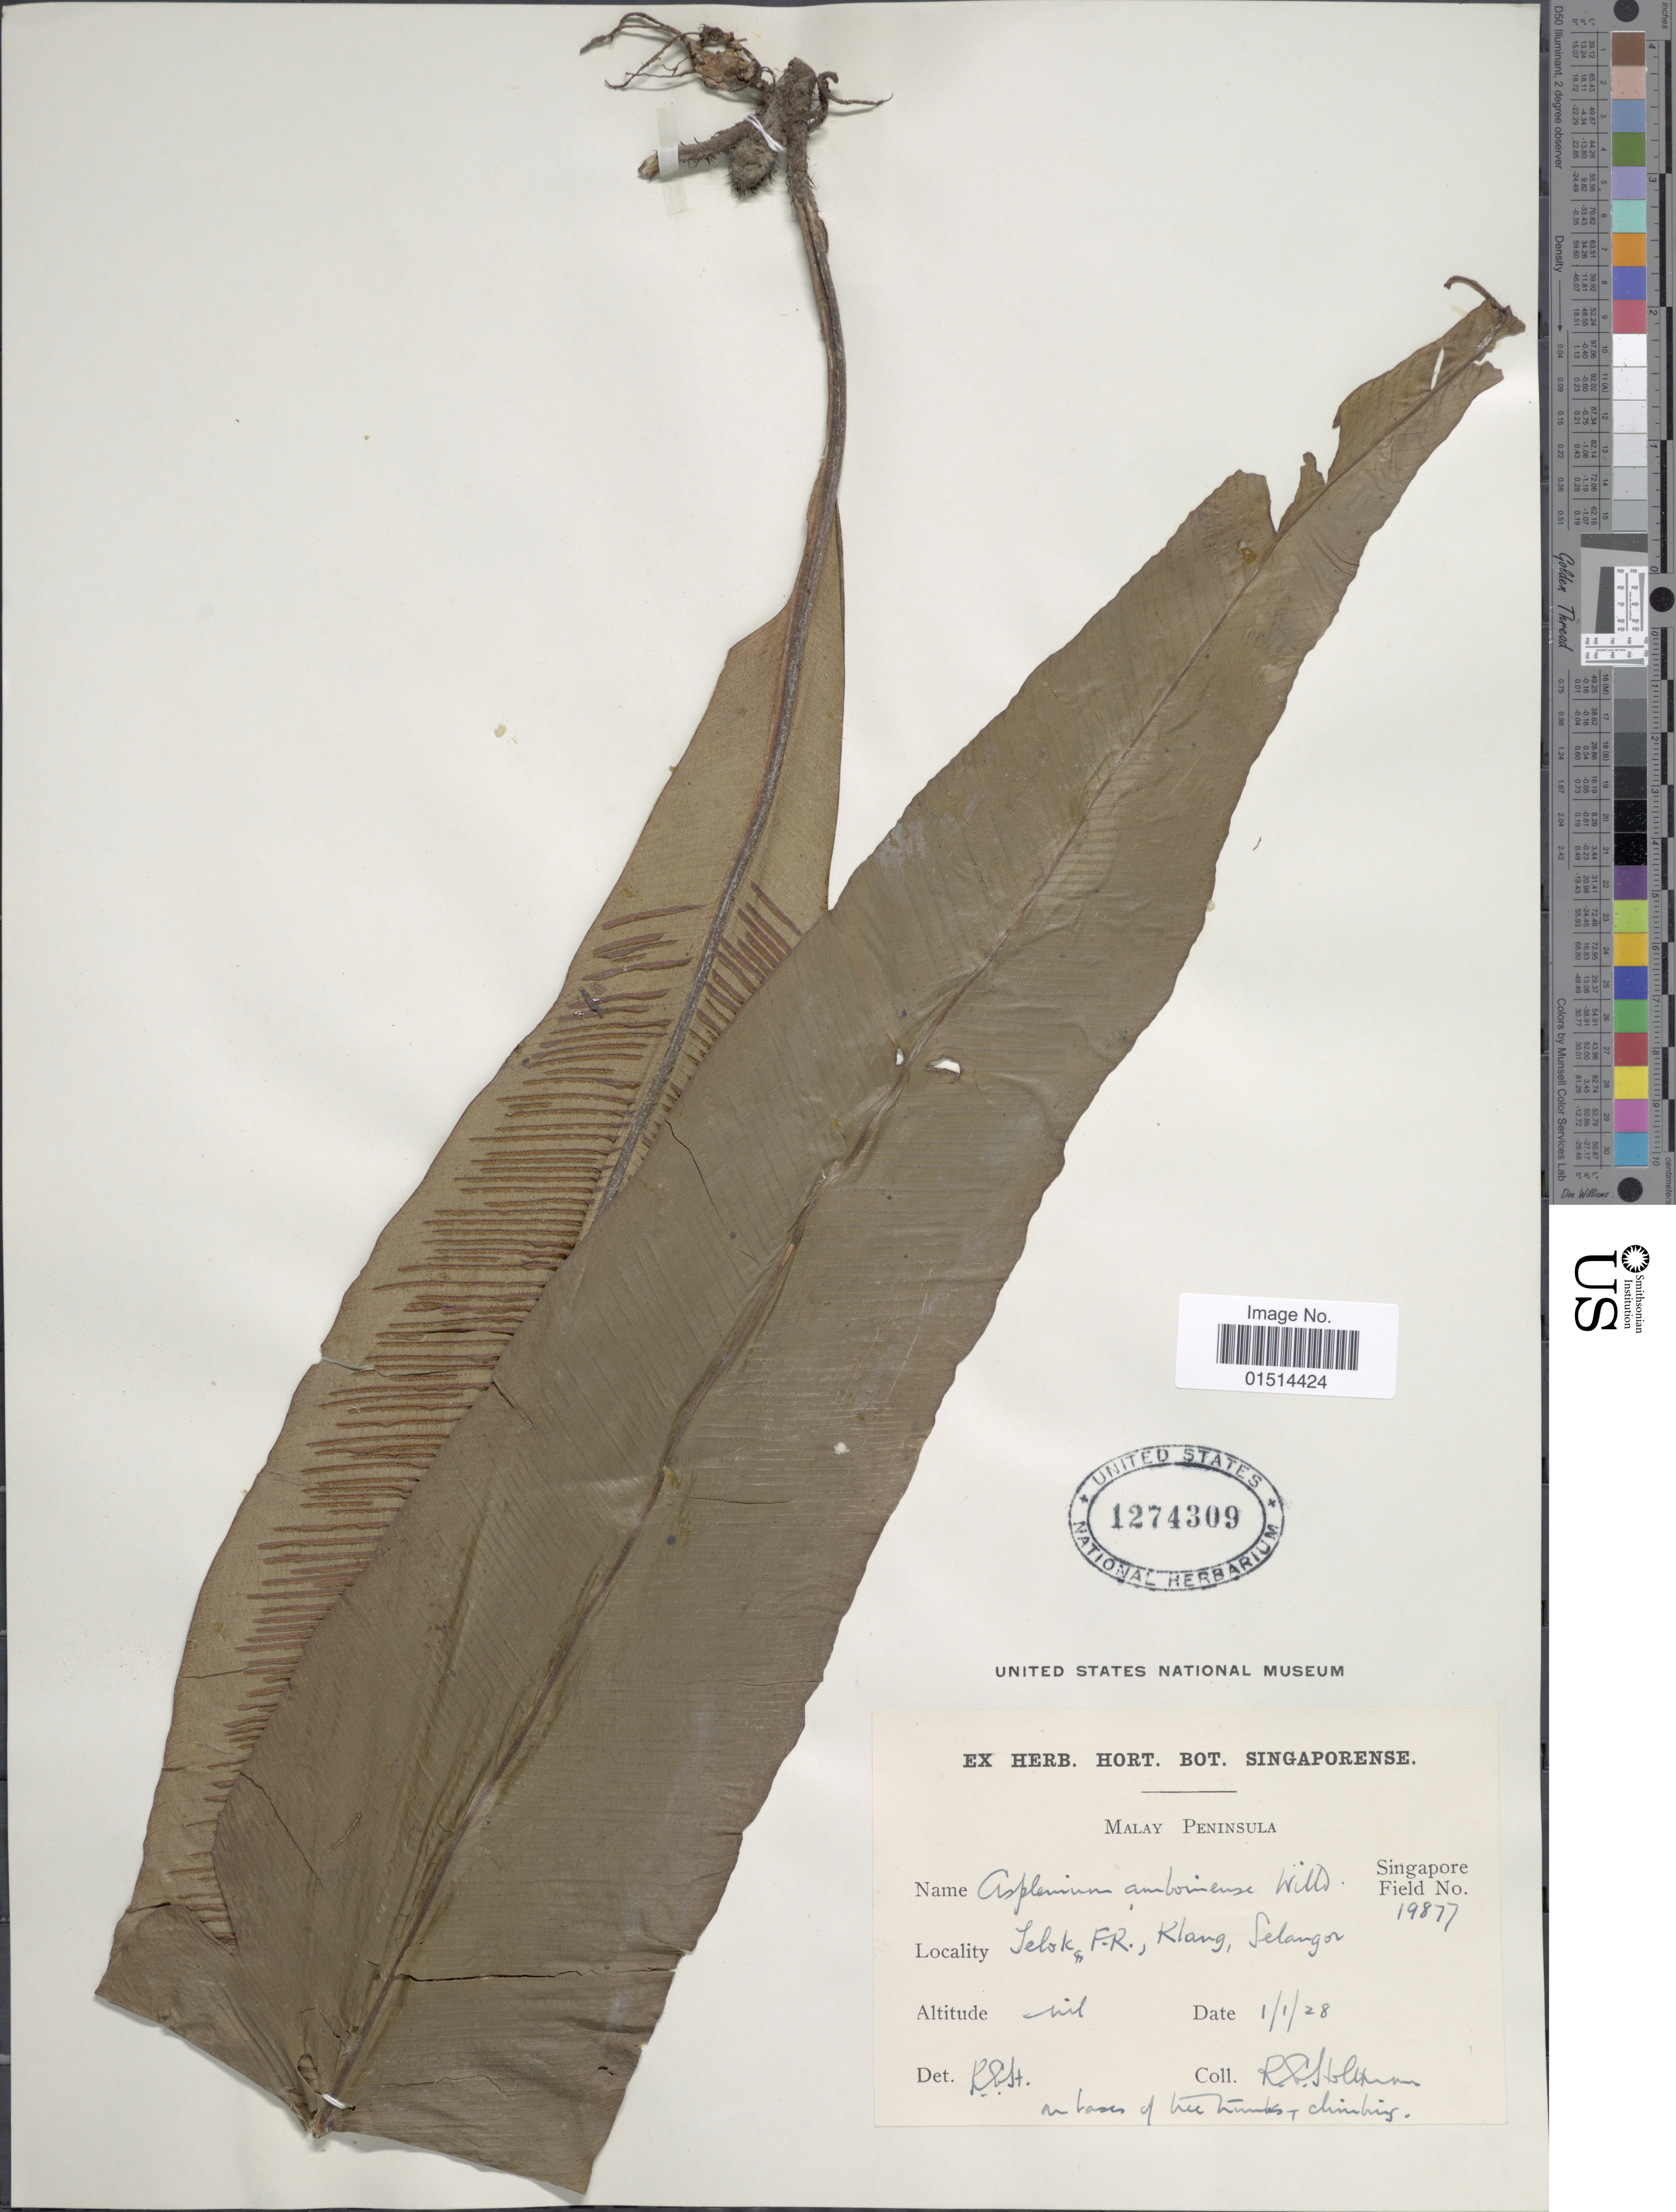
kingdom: Plantae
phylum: Tracheophyta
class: Polypodiopsida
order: Polypodiales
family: Aspleniaceae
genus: Asplenium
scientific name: Asplenium amboinense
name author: Willd.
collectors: R. E. Holttum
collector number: Singapore Field 19877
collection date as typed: Transcribed d/m/y: 1/1/28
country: Malaysia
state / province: Selangor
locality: Malay Peninsula, Selok F.R, Klang, Selangor [interpreted]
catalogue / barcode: US 1274309